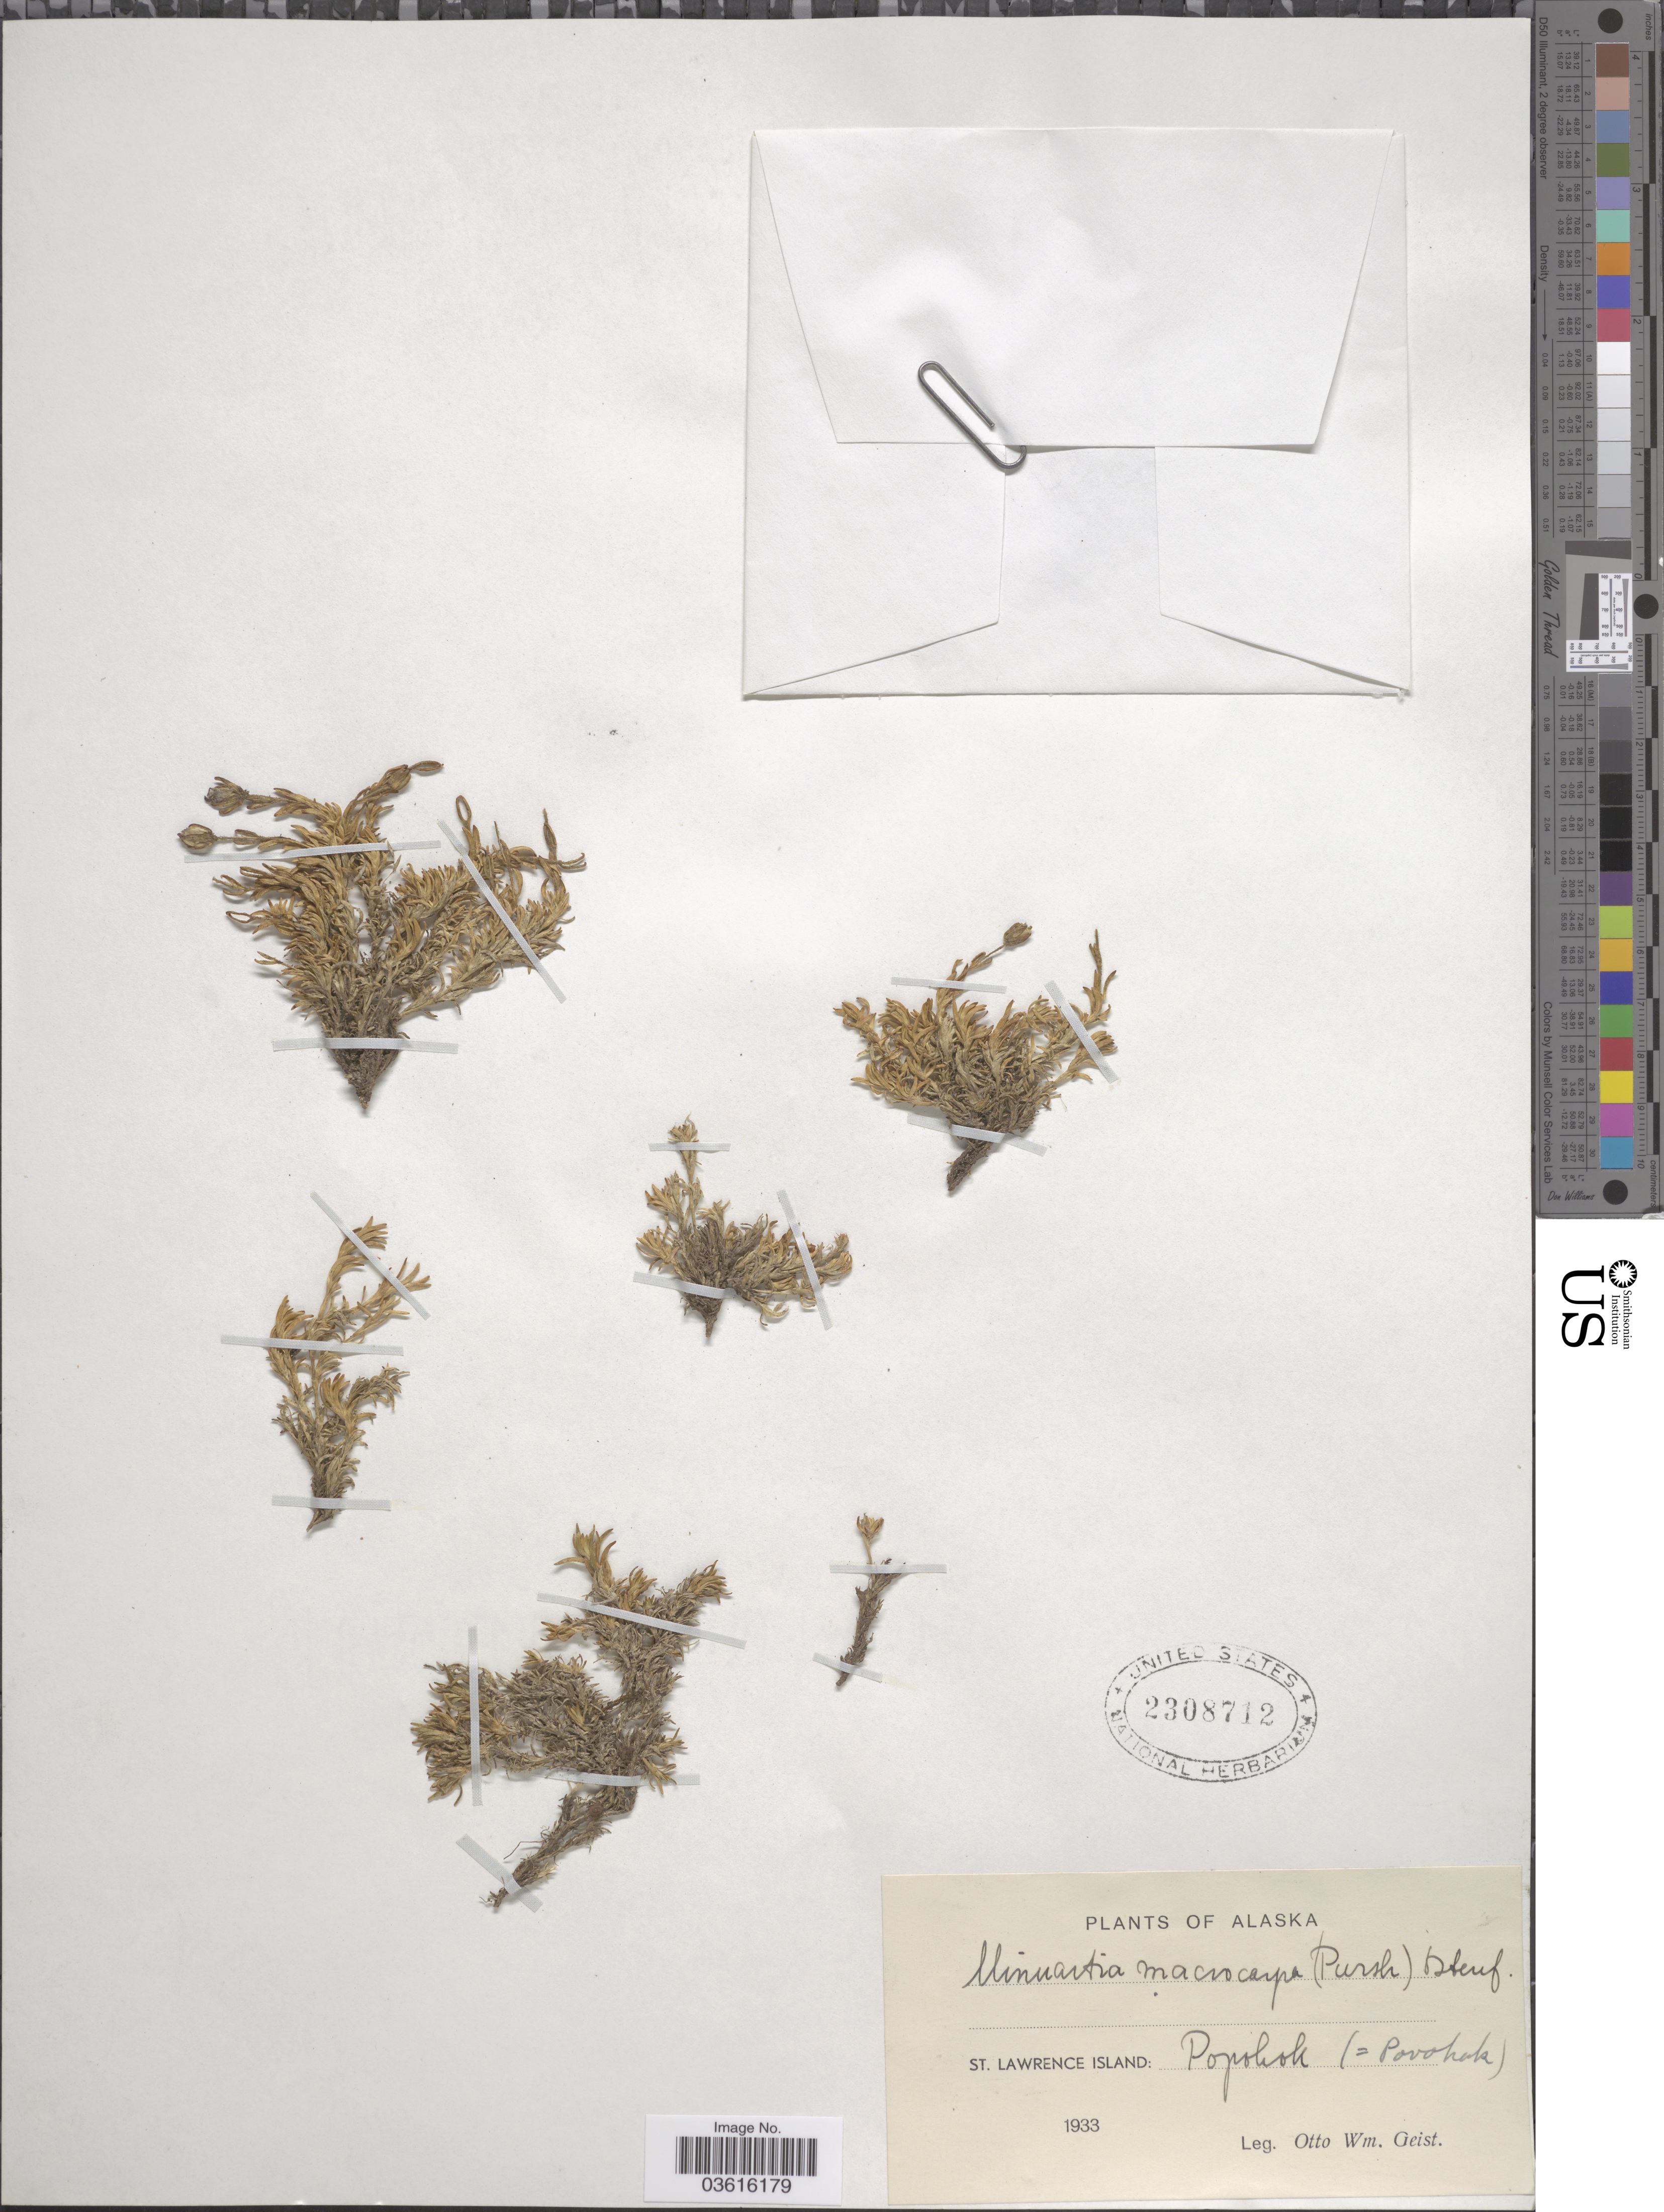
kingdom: Plantae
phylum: Tracheophyta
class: Magnoliopsida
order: Caryophyllales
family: Caryophyllaceae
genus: Pseudocherleria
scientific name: Pseudocherleria macrocarpa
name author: (Pursh) Dillenb. & Kadereit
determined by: U.S. National Herbarium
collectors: O. Geist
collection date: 1933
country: United States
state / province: Alaska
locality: St. Lawrence Island: Popokok (=Povohok).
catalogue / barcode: US 2308712